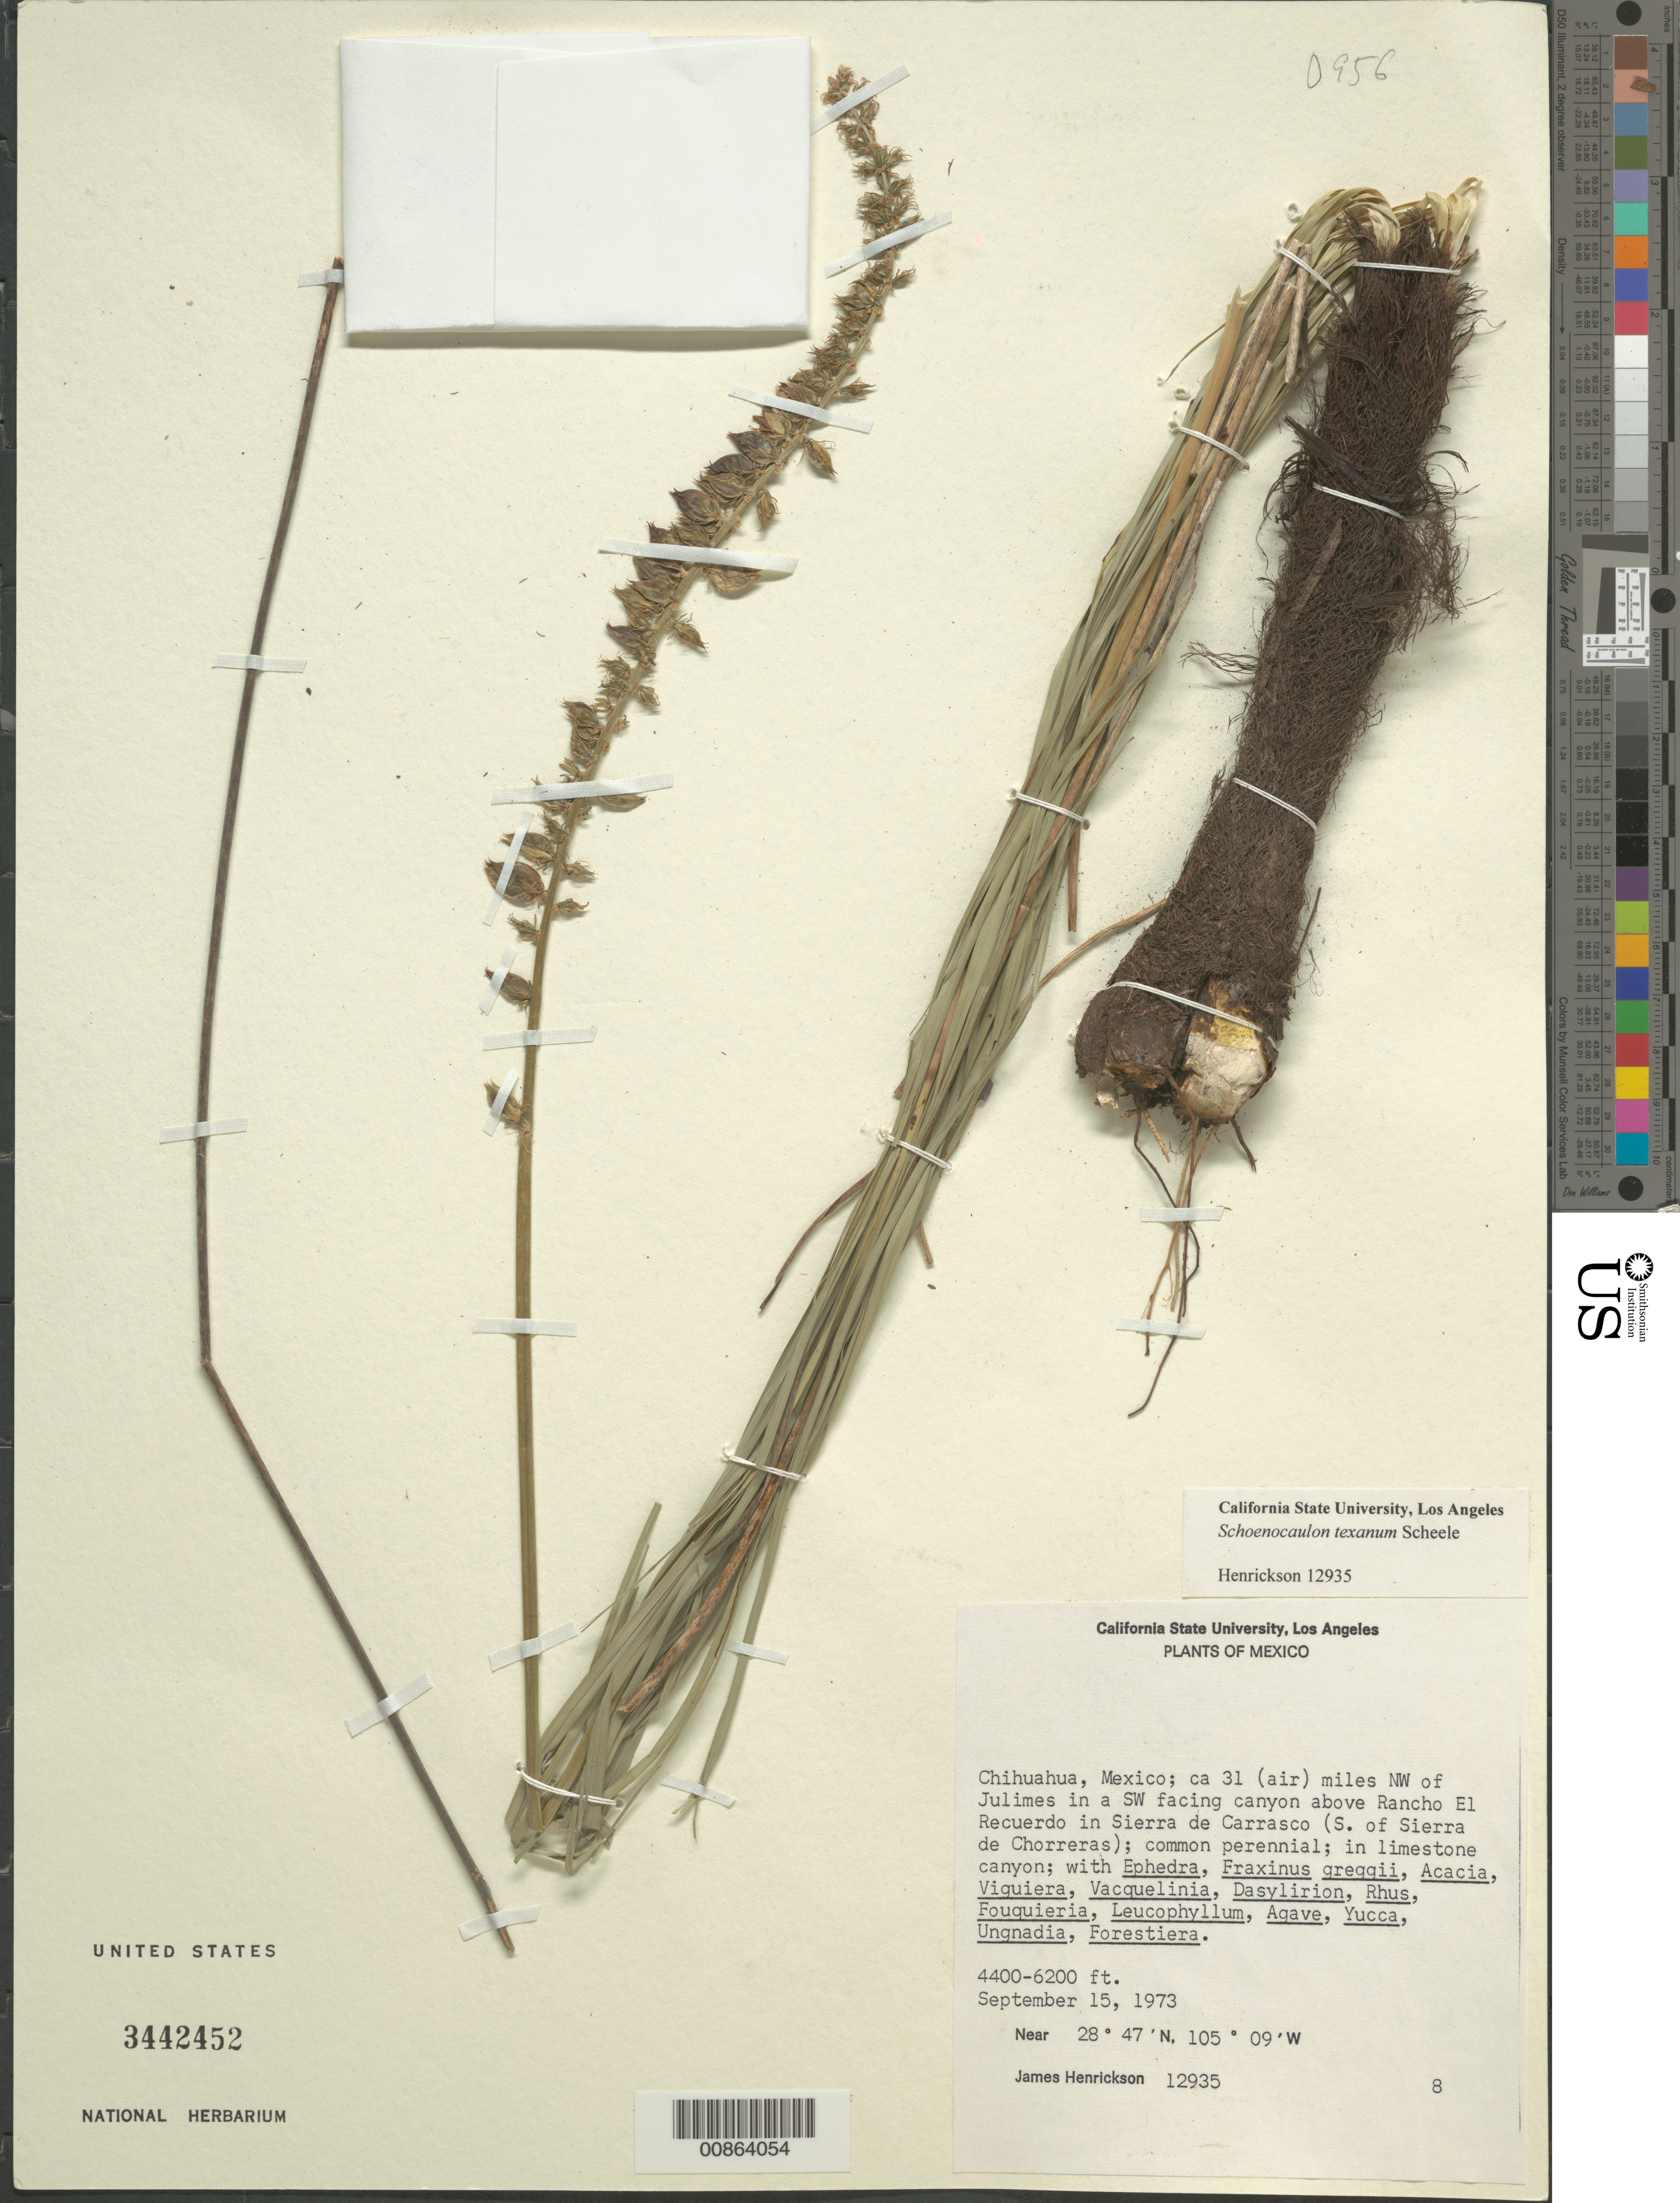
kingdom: Plantae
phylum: Tracheophyta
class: Liliopsida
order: Liliales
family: Melanthiaceae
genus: Schoenocaulon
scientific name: Schoenocaulon texanum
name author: Scheele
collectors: J. Henrickson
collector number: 12935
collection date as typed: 15 Sep 1973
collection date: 1973-09-15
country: Mexico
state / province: Chihuahua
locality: Ca. 31 (air) miles NW of Julimes in a SW facing canyon above Rancho El Recuerdo in Sierra de Carrasco (S. of Sierra de Chorreras).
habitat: In limestone canyon; with Ephedra, Fraxinus greggii, Acacia, Viguiera, Vacquelinia, Dasylirion, Rhus, Fouquieria, ..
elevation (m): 1341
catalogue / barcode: US 3442452